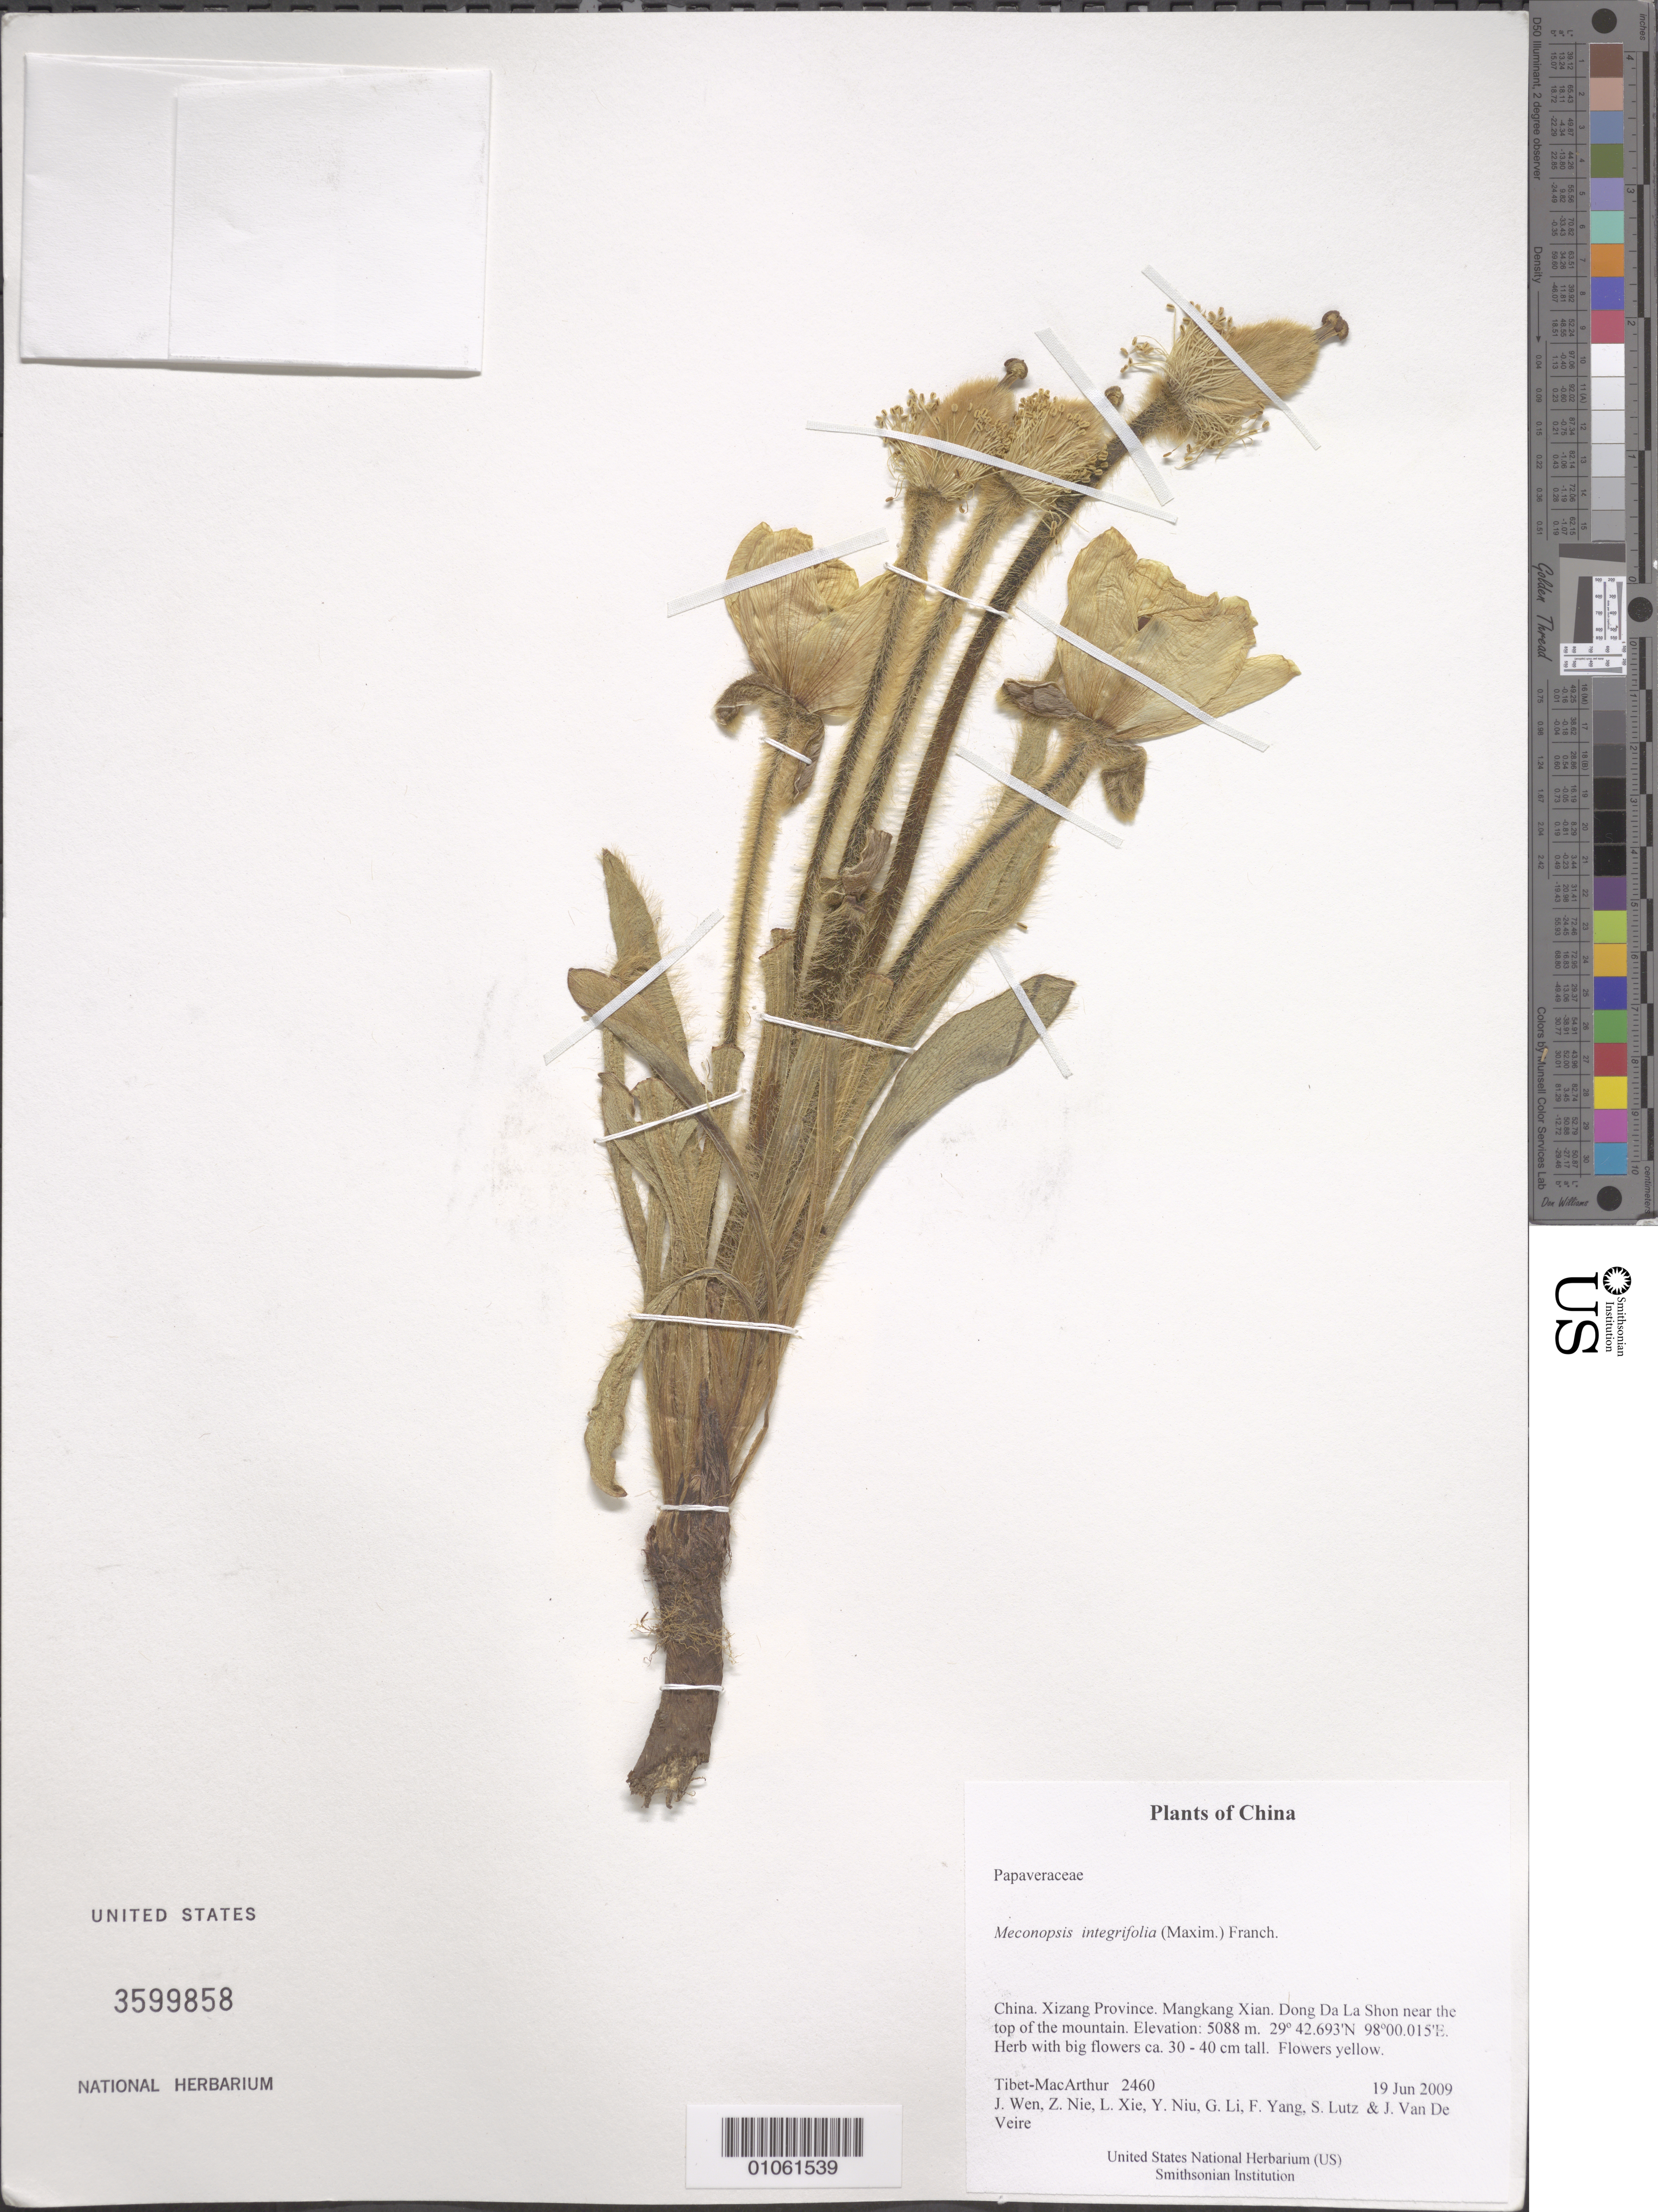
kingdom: Plantae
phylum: Tracheophyta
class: Magnoliopsida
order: Ranunculales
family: Papaveraceae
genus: Meconopsis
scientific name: Meconopsis integrifolia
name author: (Maxim.) Franch.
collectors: Tibet-MacArthur, J. Wen, Z. Nie, L. Xie, Y. Niu, G. Li, F. Yang, S. Lutz & J. Van De Veire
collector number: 2460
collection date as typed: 19 Jun 2009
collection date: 2009-06-19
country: China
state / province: Xizang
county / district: Mangkang Xian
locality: Dong Da La Shon near the top of the mountain.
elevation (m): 5088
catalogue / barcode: US 3599858